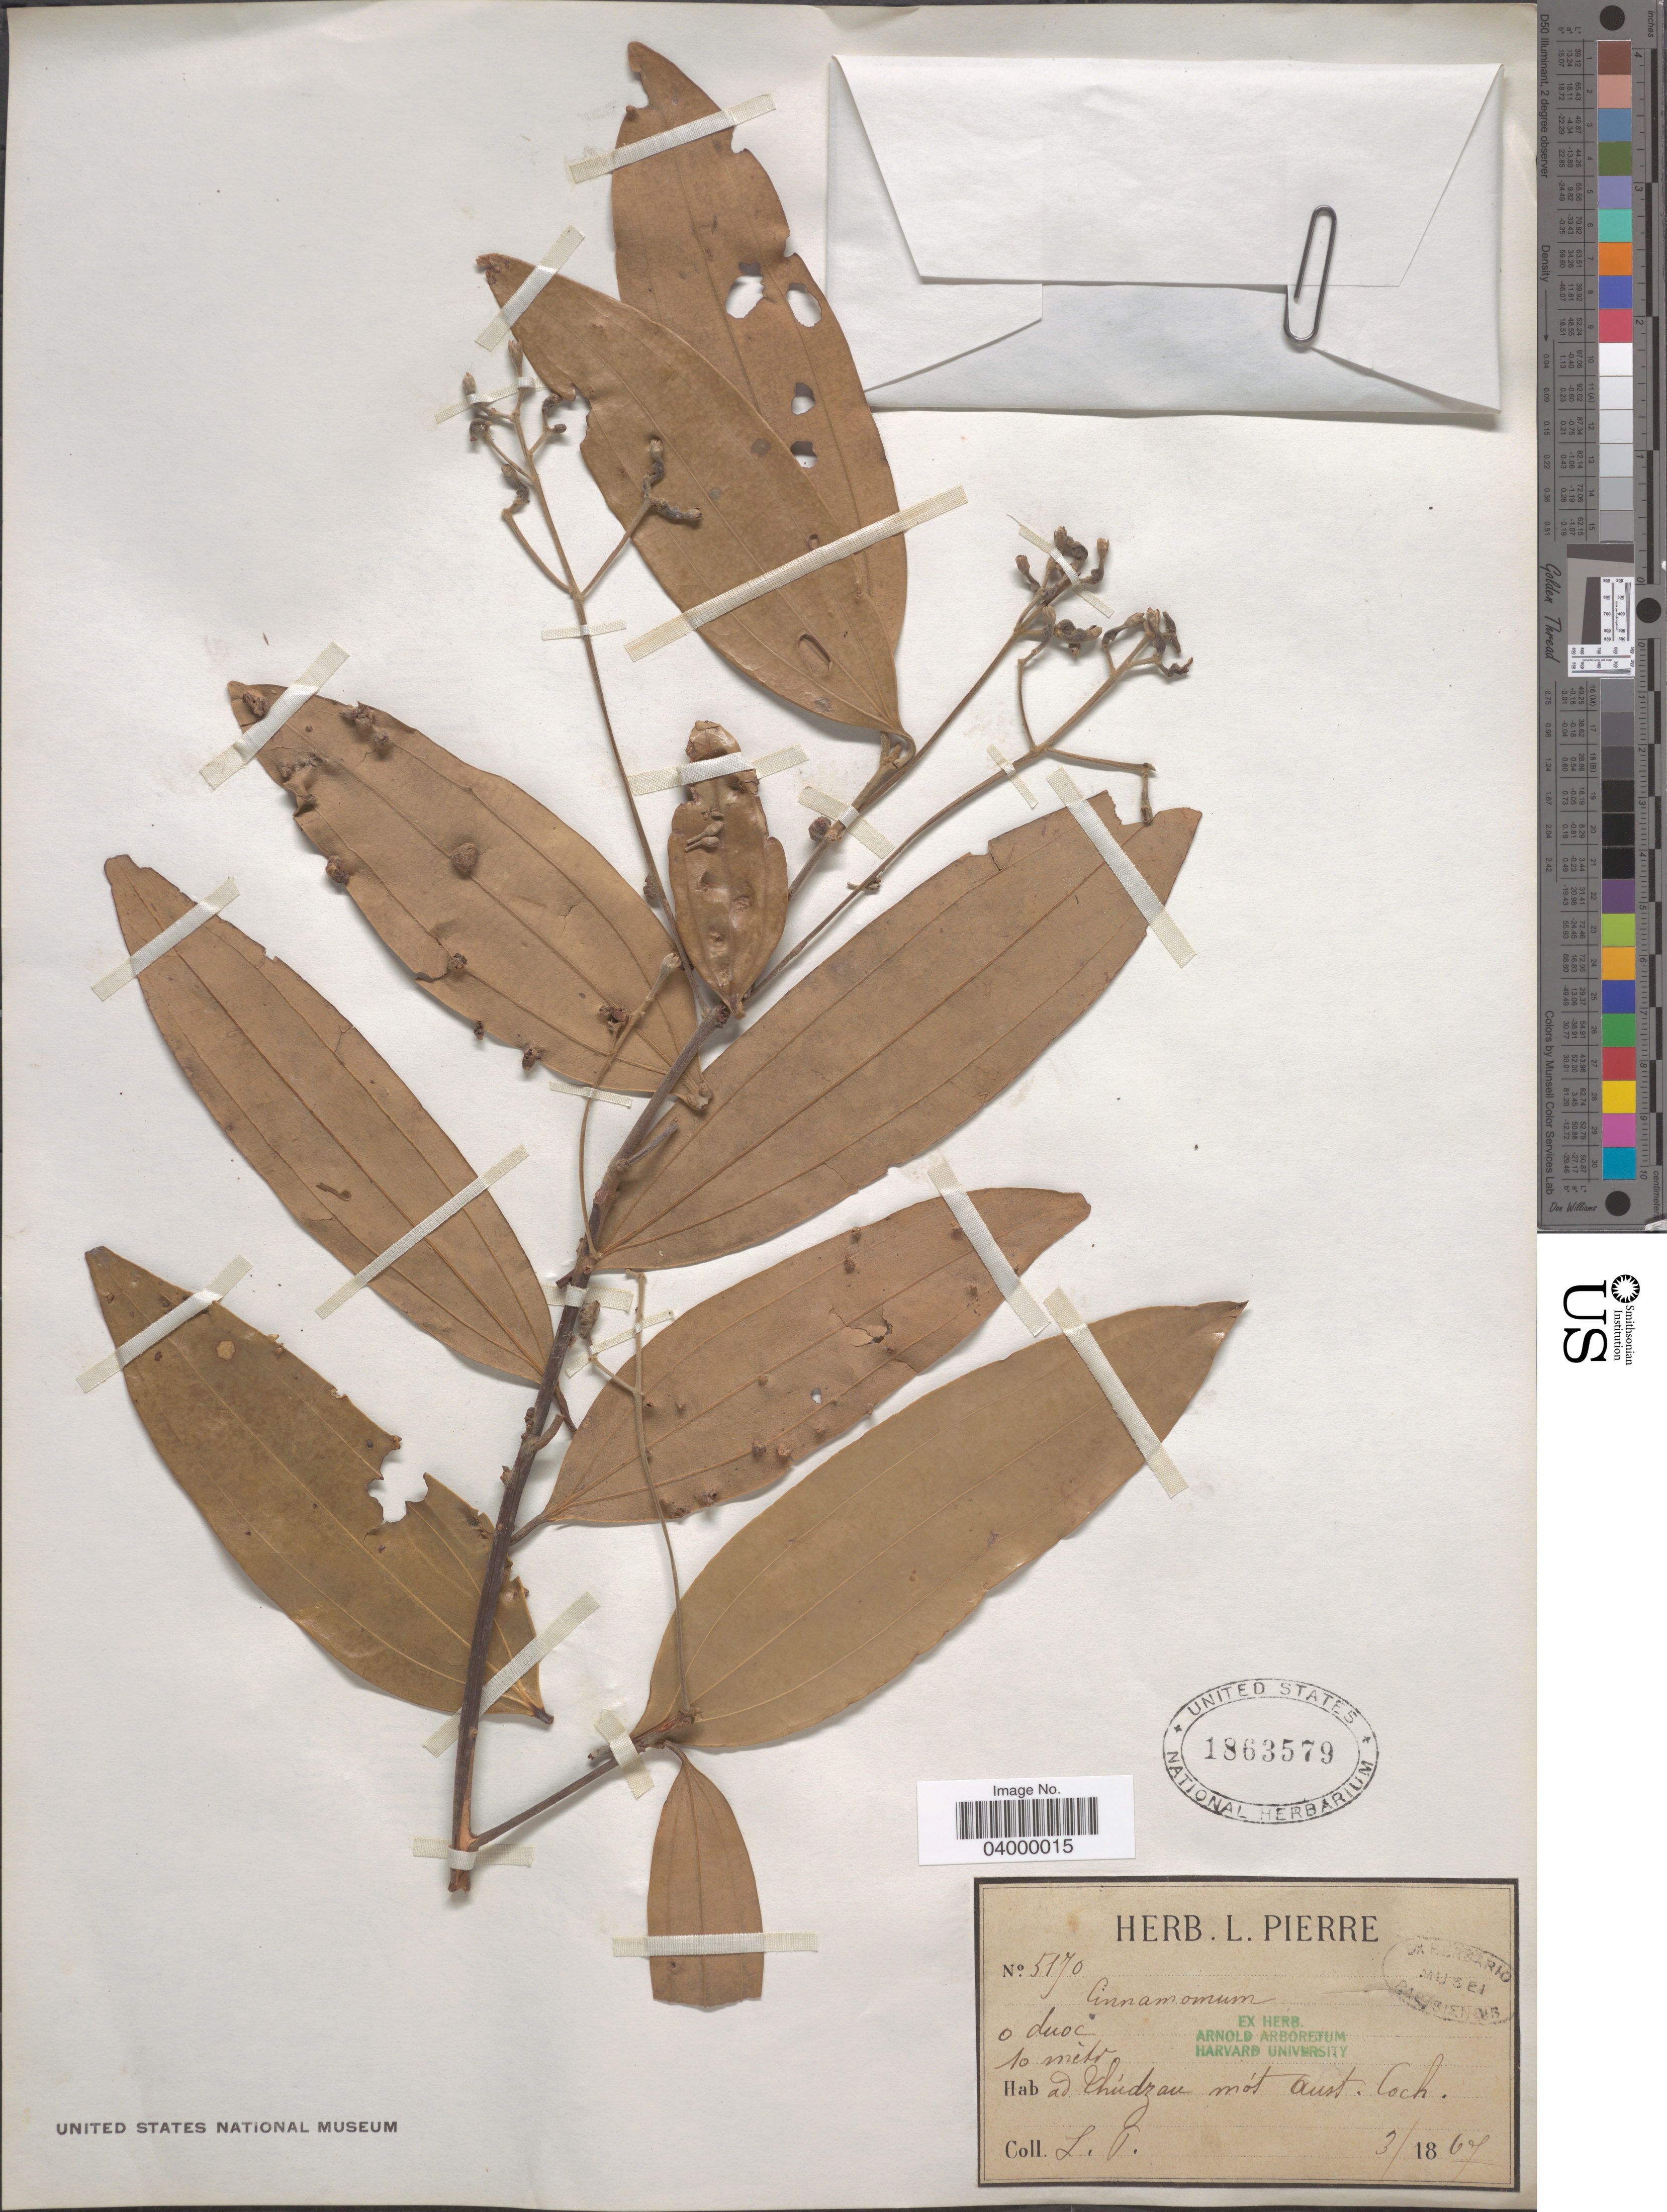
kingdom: Plantae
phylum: Tracheophyta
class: Magnoliopsida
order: Laurales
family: Lauraceae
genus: Cinnamomum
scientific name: Cinnamomum sp.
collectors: L. Pierre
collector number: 5170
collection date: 1867-03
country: Vietnam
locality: Ad Thúdzau mót aust. Coch.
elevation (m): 10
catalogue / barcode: US 1863579